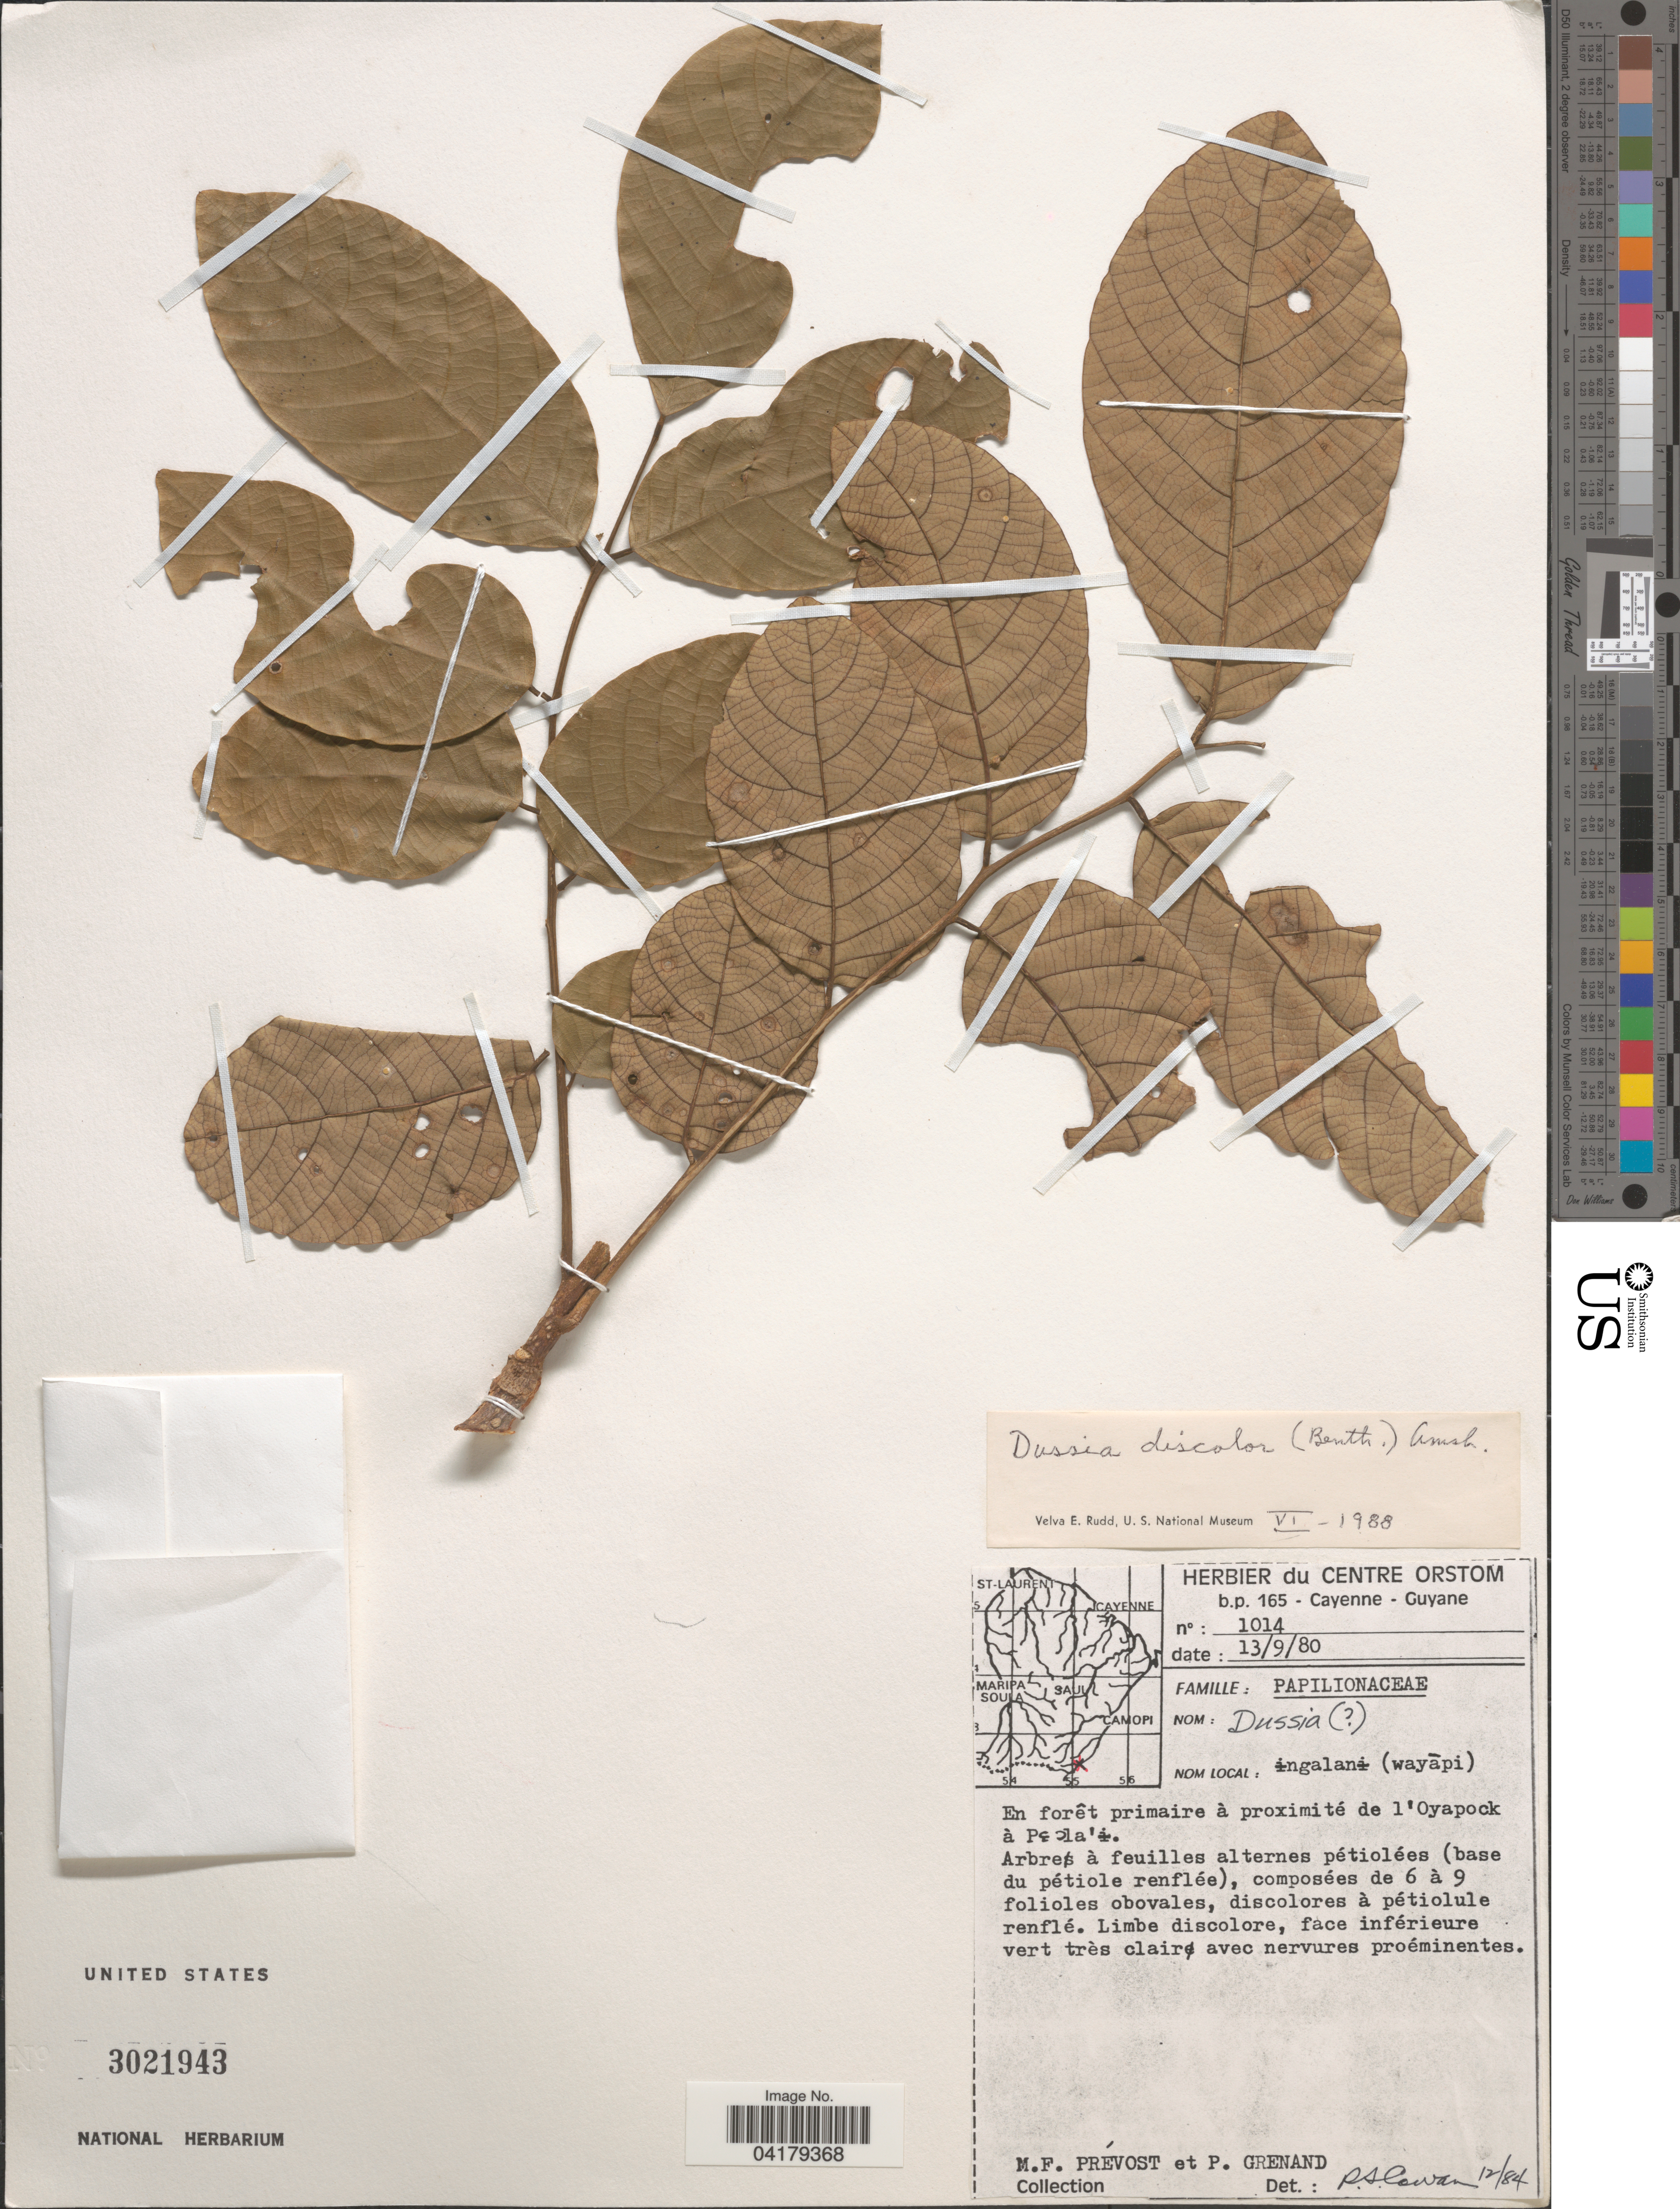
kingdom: Plantae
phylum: Tracheophyta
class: Magnoliopsida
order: Fabales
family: Fabaceae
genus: Dussia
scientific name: Dussia discolor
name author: (Benth.) Amshoff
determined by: Rudd, V. E.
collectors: M. Prévost & P. Grenand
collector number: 1014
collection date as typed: Transcribed d/m/y: 13/9/80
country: French Guiana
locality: En forêt primaire à proximité de l'Oyapock à Peola'i [interpreted].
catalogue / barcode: US 3021943